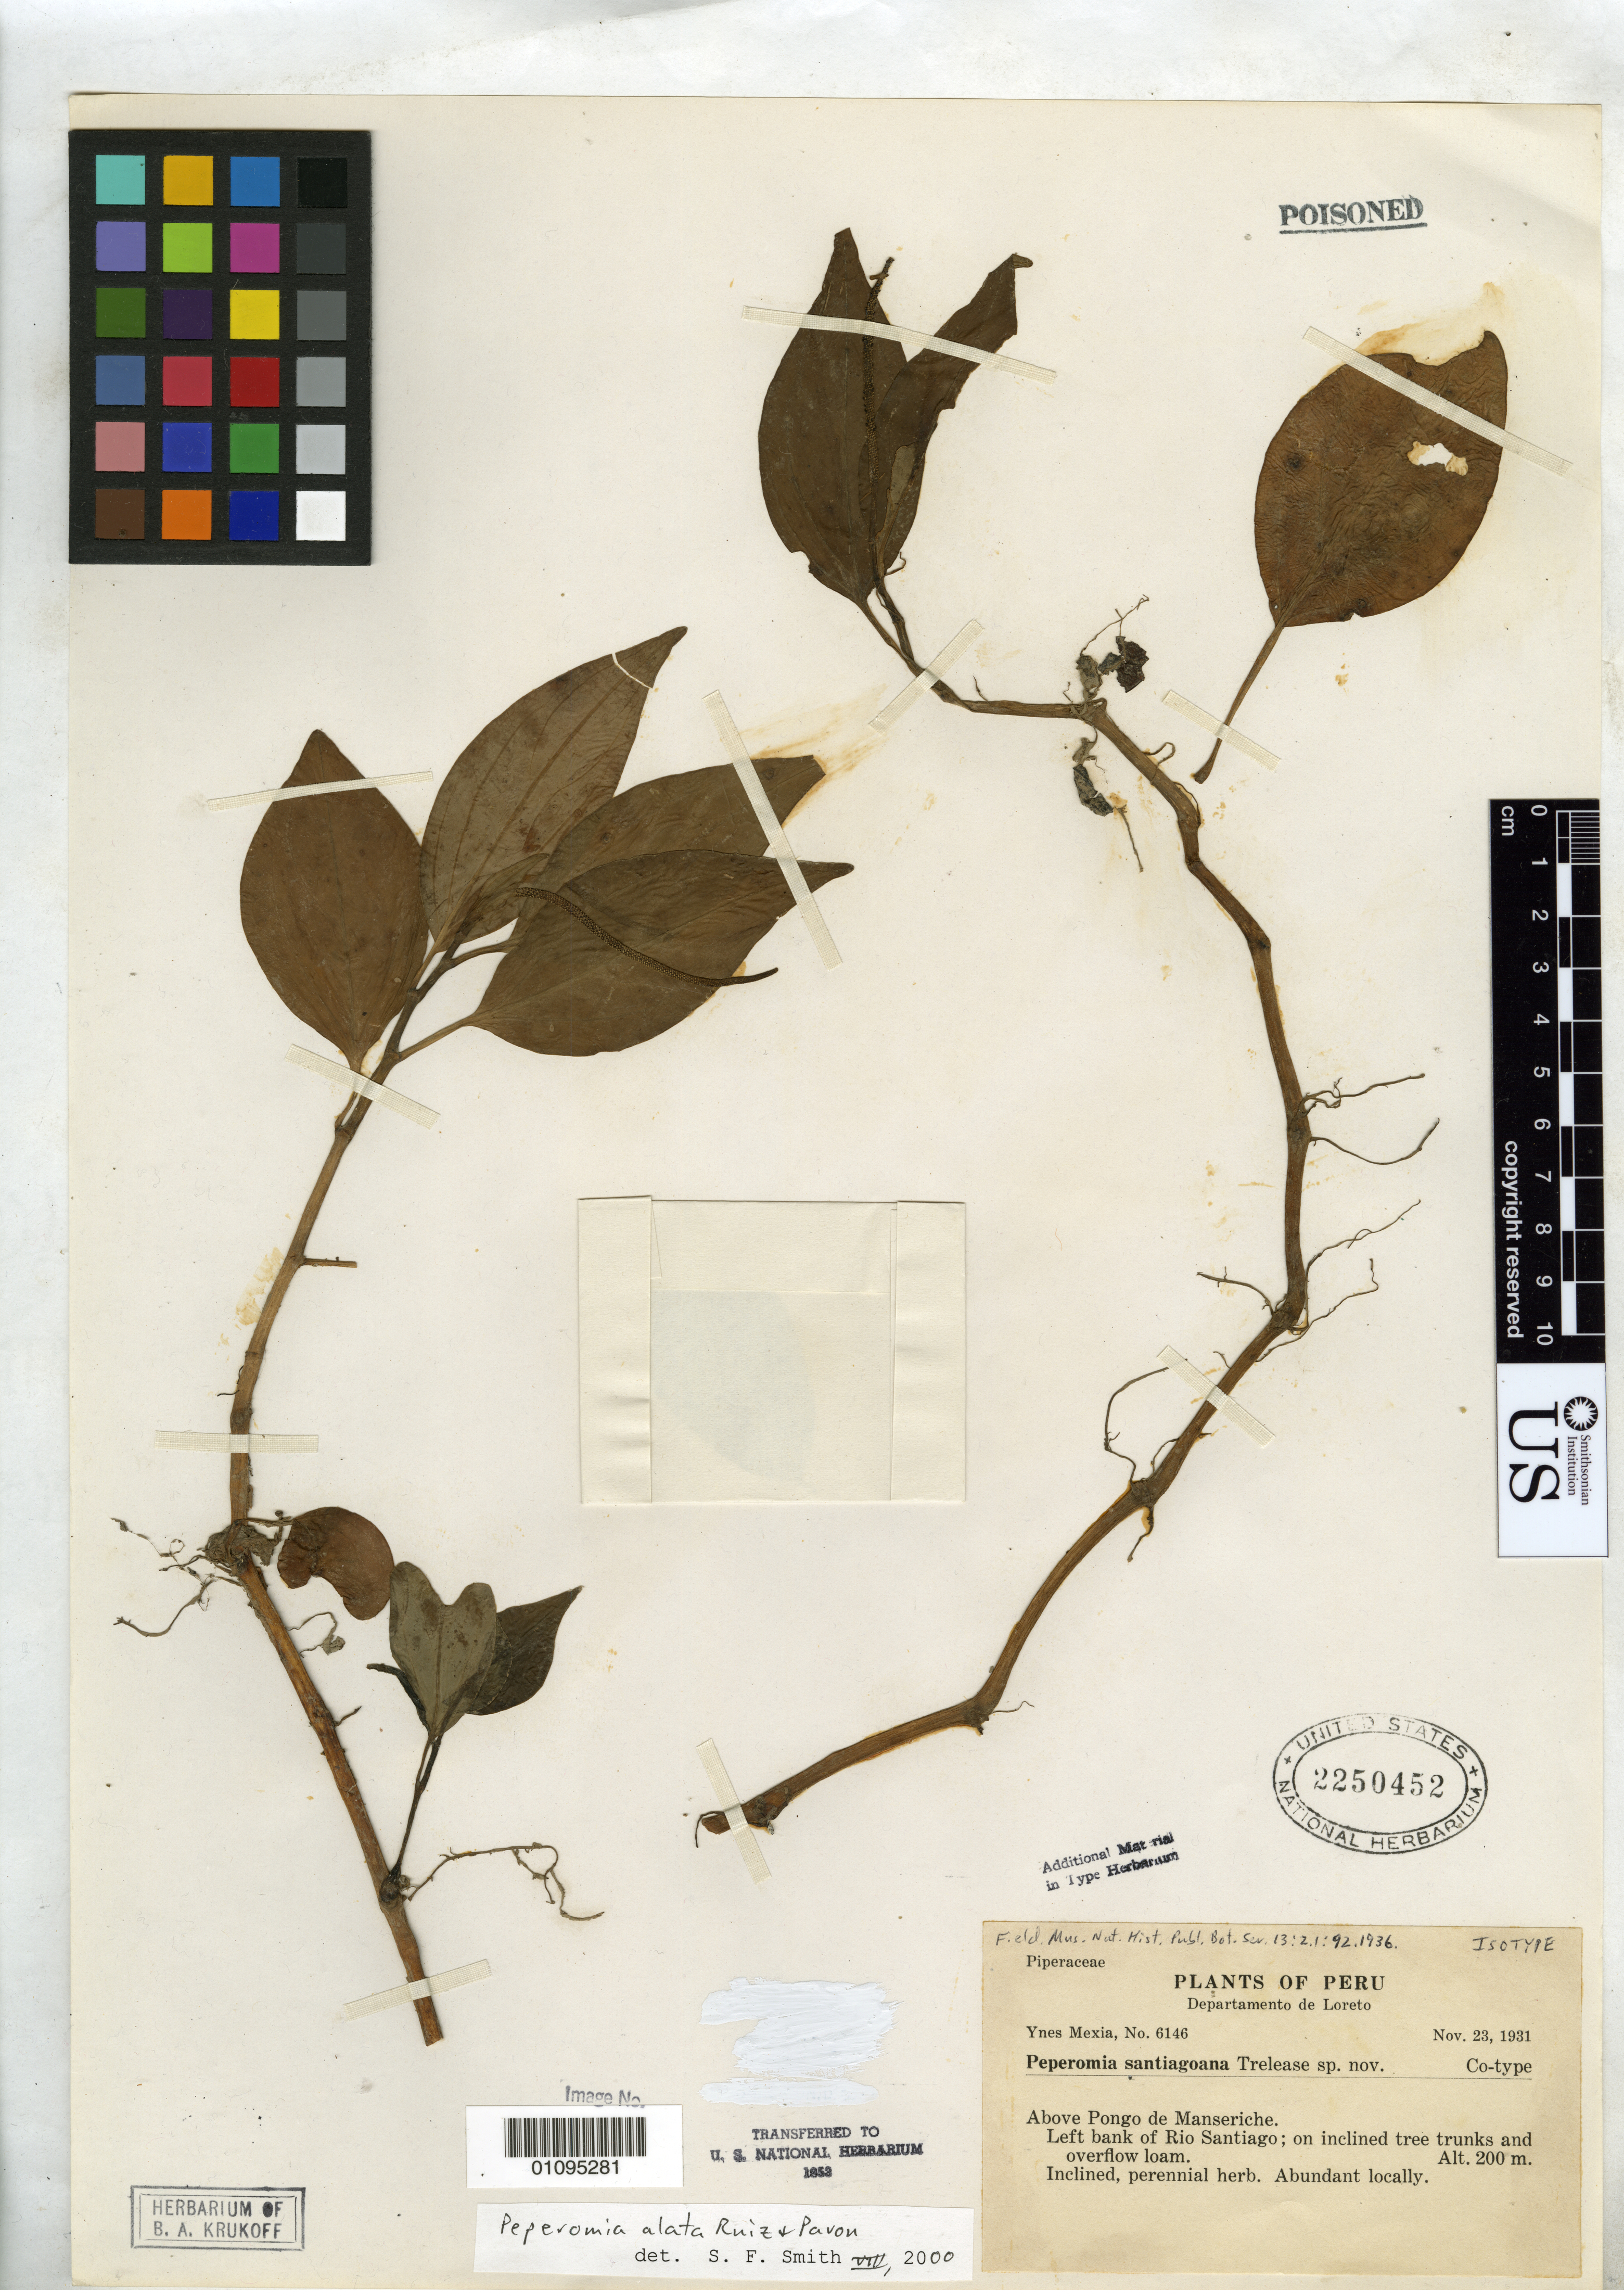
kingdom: Plantae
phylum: Tracheophyta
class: Magnoliopsida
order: Piperales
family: Piperaceae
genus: Peperomia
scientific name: Peperomia santiagoana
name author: Trel. in J.F. Macbr.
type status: Isotype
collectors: Y. Mexia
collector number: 6146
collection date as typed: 23 Nov 1931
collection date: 1931-11-23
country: Peru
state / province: Loreto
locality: Above Pongo de Manseriche, Rio Santiago.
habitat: On inclined tree trunks and overflow loam.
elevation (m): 200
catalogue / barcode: US 2250452